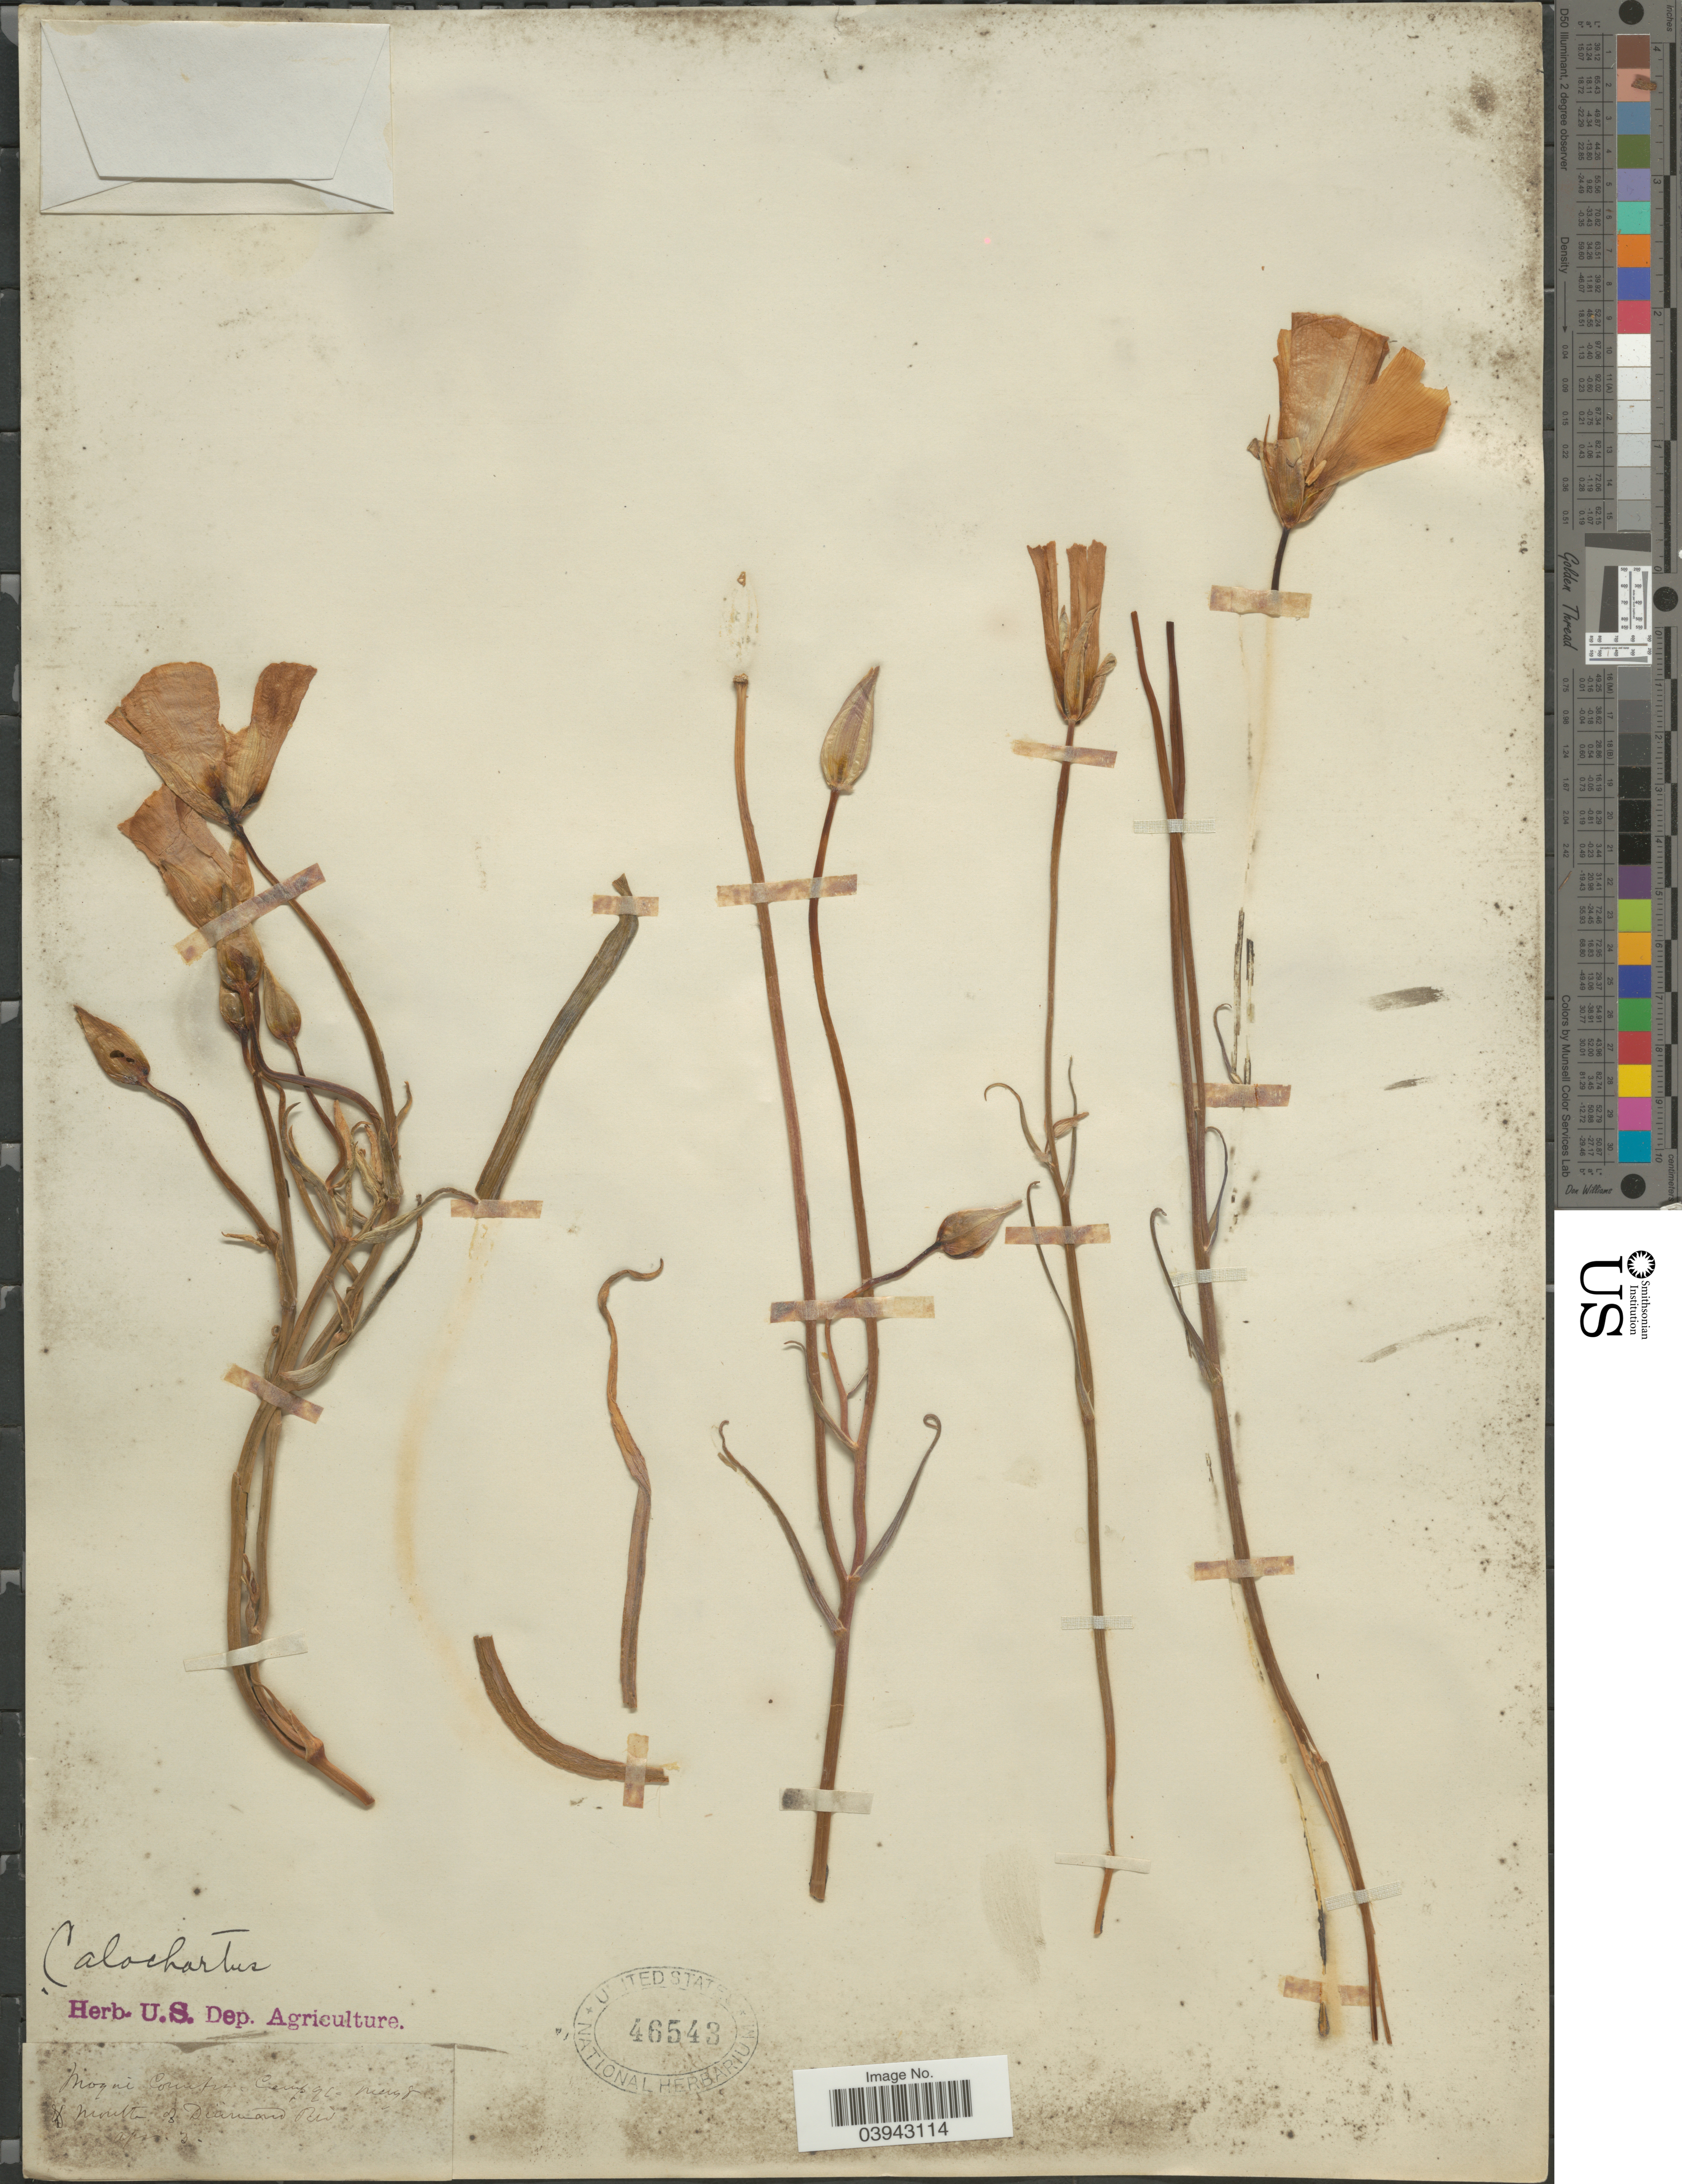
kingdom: Plantae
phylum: Tracheophyta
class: Liliopsida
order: Liliales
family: Liliaceae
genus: Calochortus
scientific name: Calochortus sp.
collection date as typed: Transcribed d/m/y: /4/3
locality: On Mouth of Diamond Riv.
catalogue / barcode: US 46543